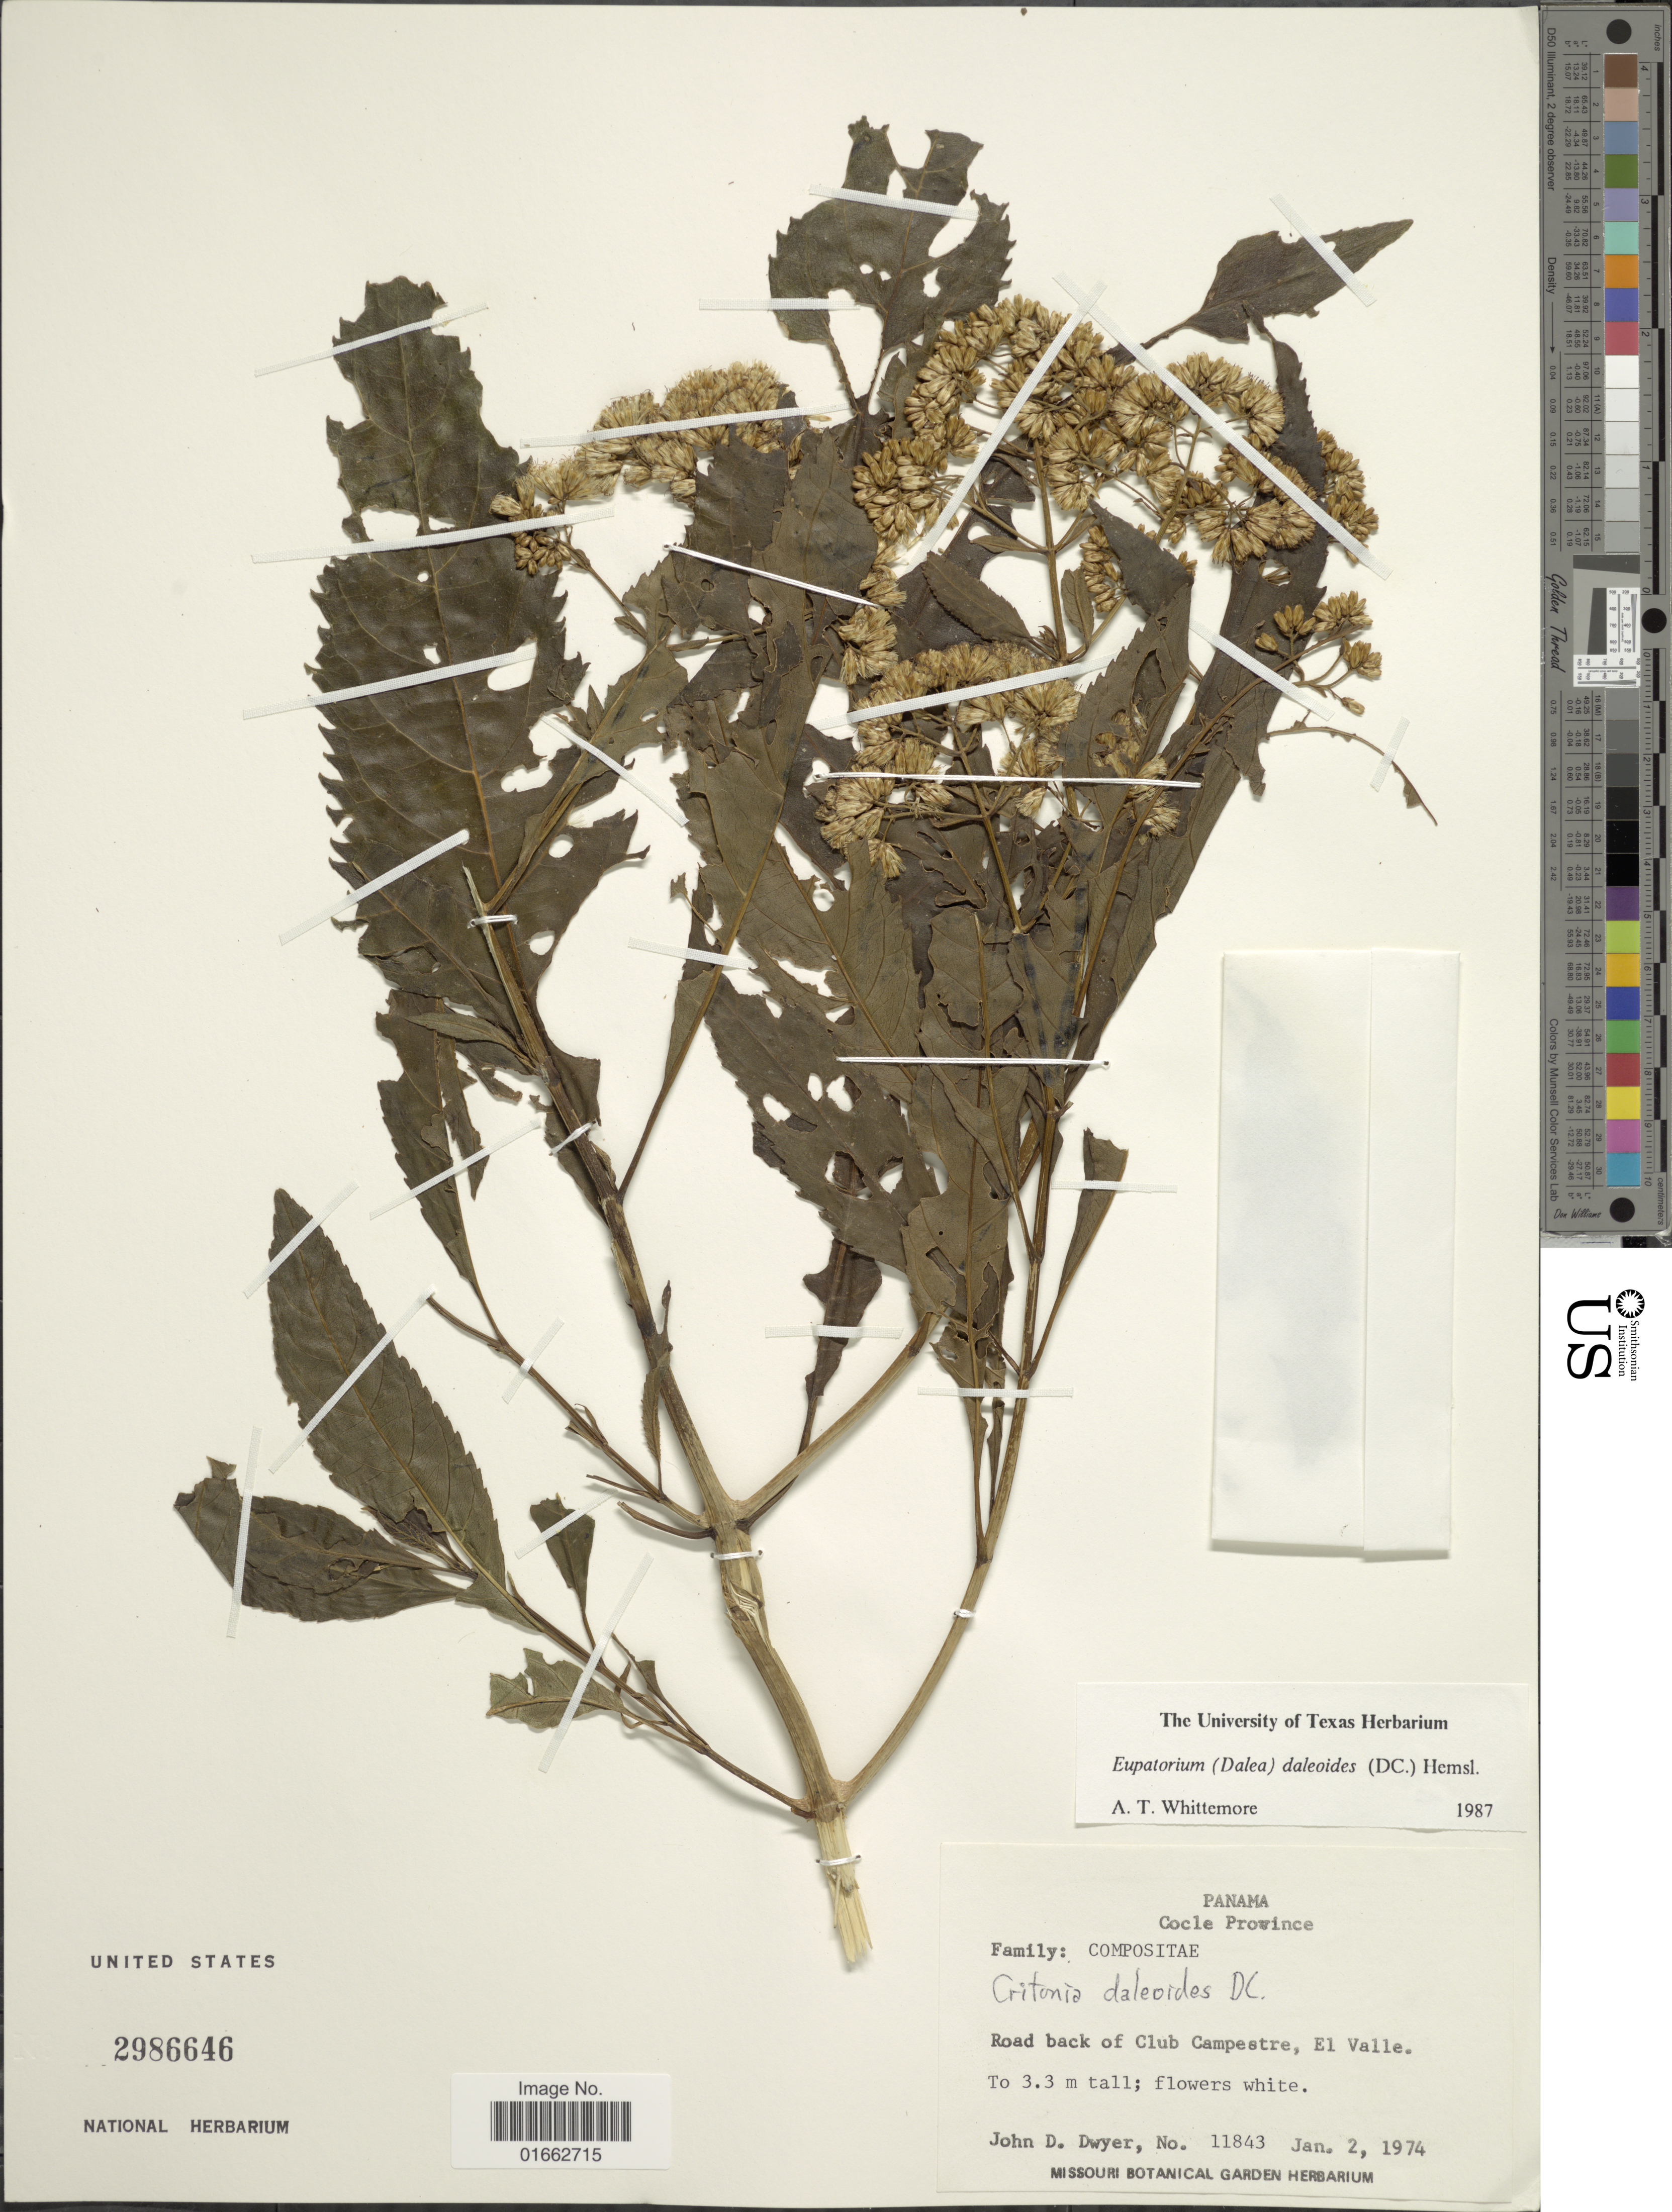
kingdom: Plantae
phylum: Tracheophyta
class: Magnoliopsida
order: Asterales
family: Asteraceae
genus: Critonia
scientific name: Critonia daleoides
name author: DC.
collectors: J. D. Dwyer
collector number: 11843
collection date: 1974-01-02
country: Panama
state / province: Coclé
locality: Road back of Club Campestre, El Valle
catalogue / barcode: US 2986646